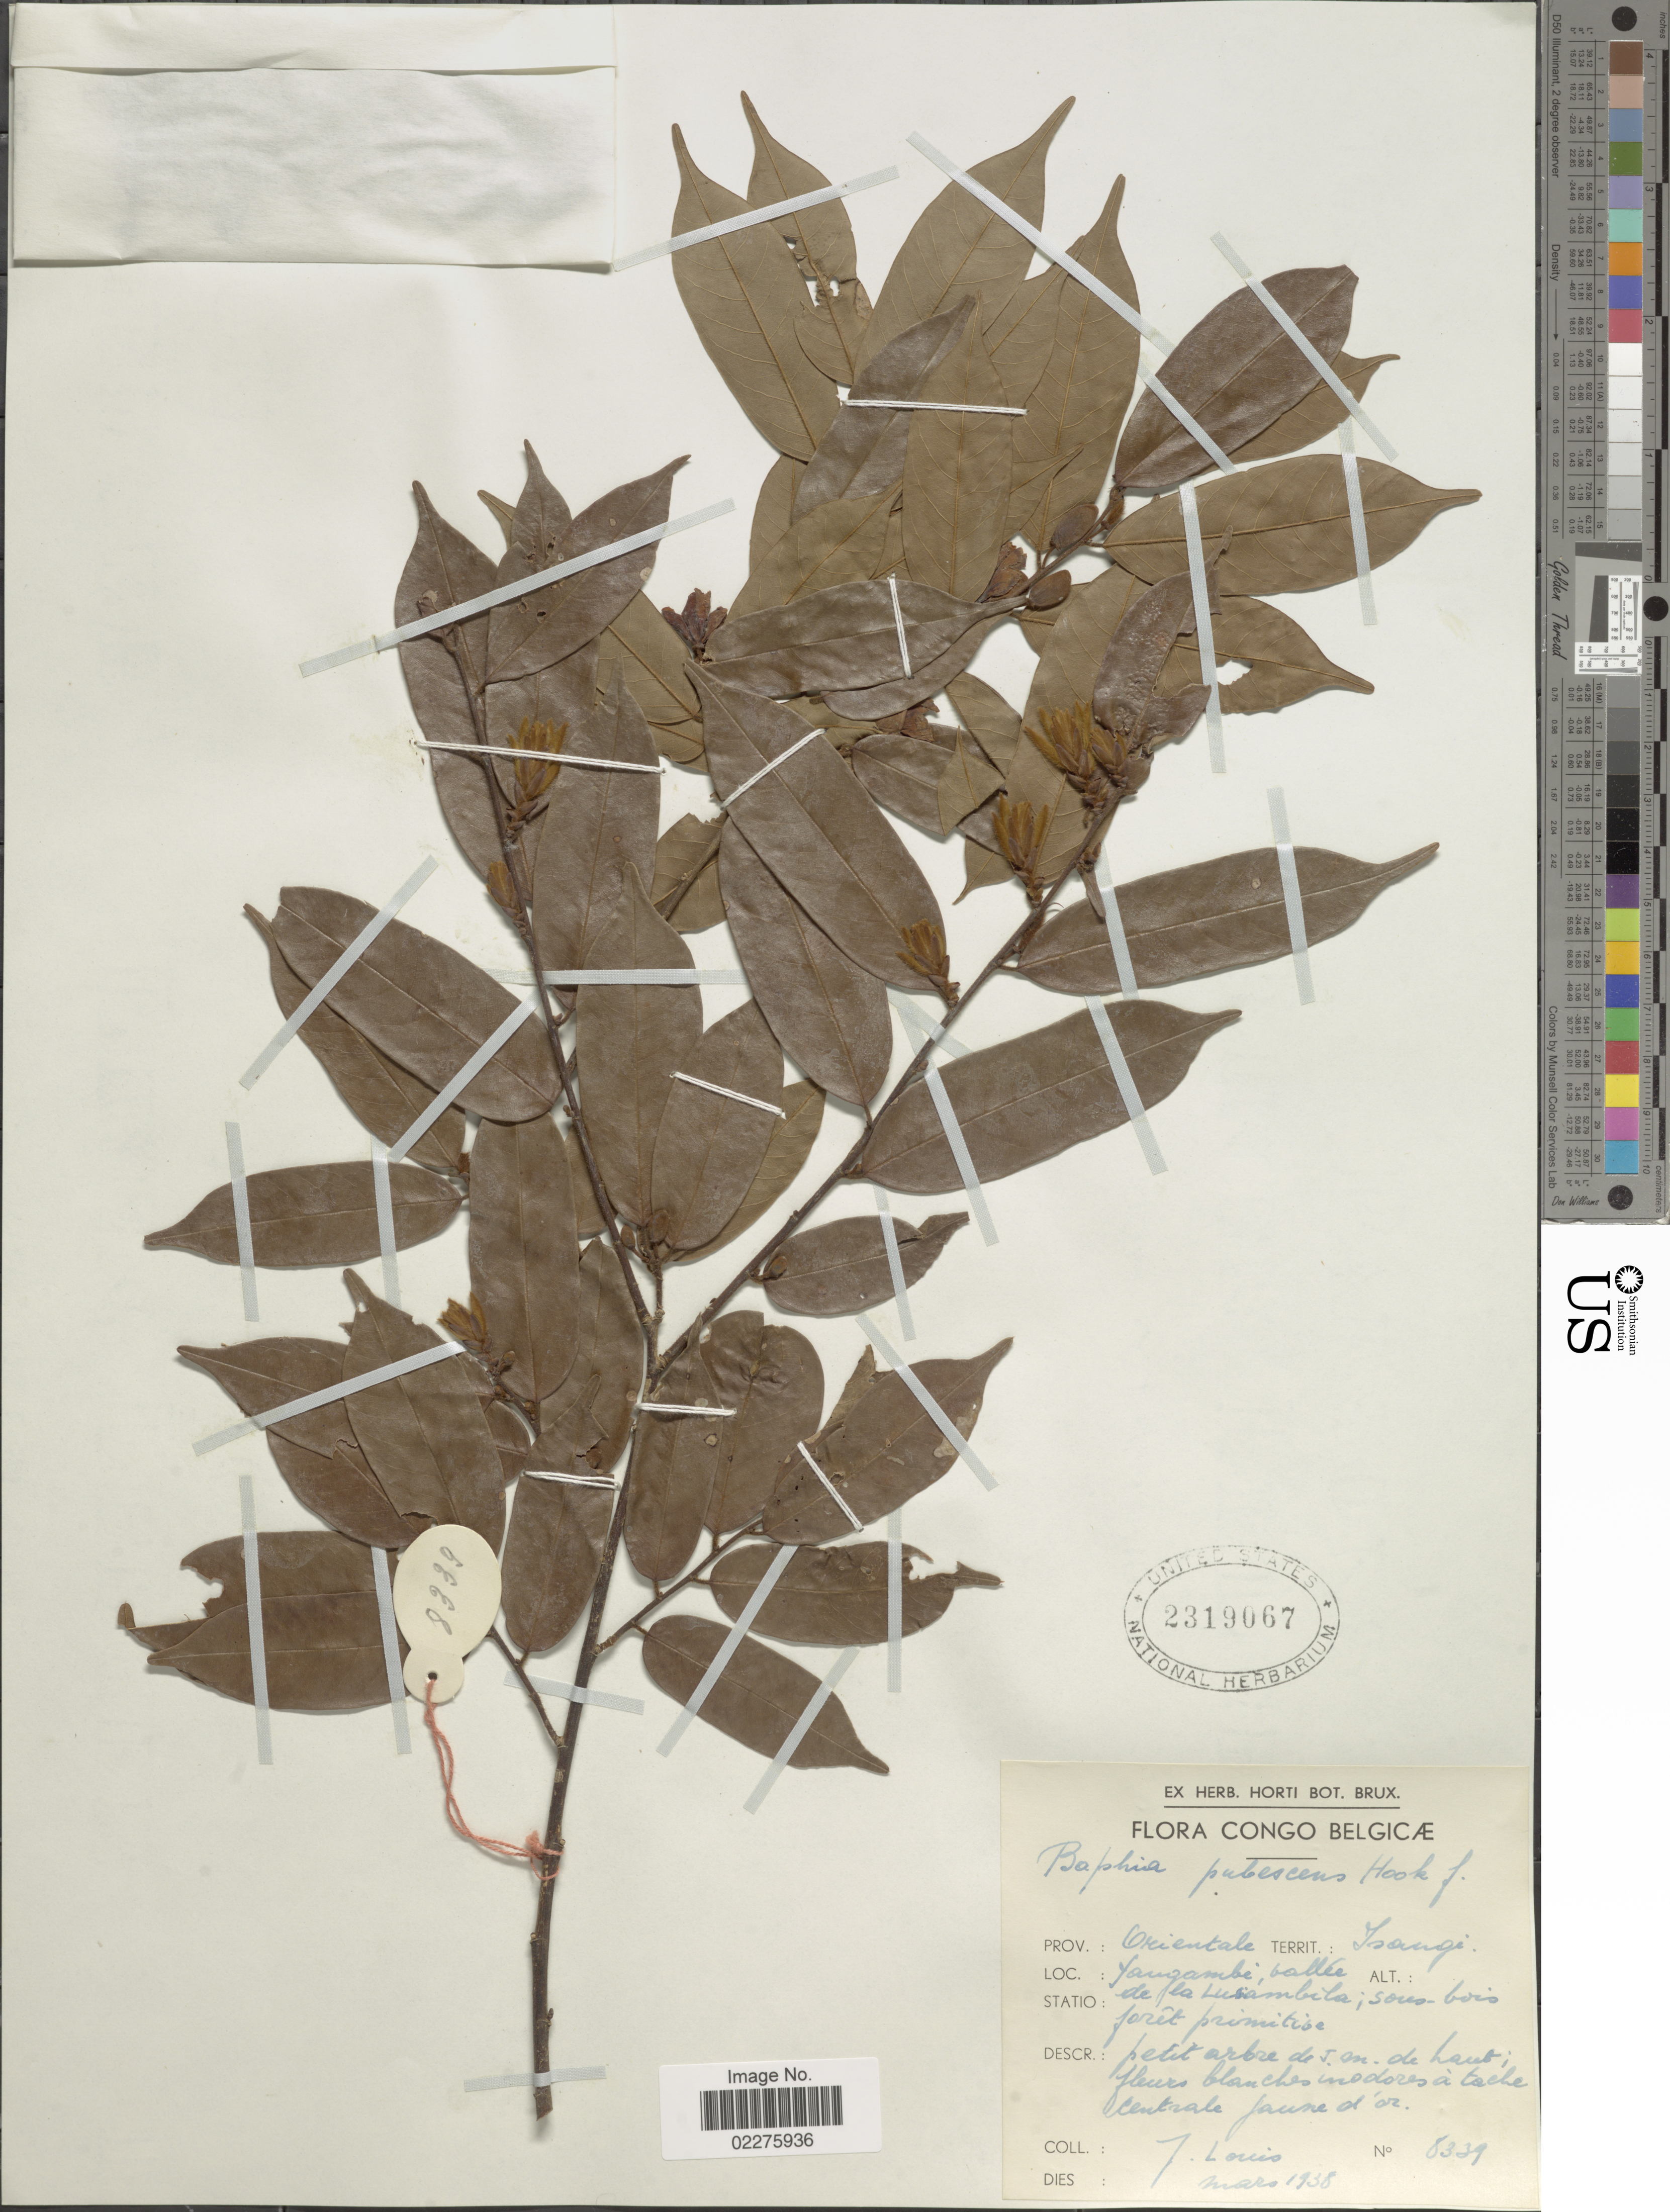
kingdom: Plantae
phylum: Tracheophyta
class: Magnoliopsida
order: Fabales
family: Fabaceae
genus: Baphia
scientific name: Baphia pubescens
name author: Hook. f.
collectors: J. Louis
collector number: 8339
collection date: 1938-03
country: Congo, Democratic Republic of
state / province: Tshopo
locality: Congo Belgicae, Tsangi, Yangambi vallee, de la Lusambila.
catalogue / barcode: US 2319067